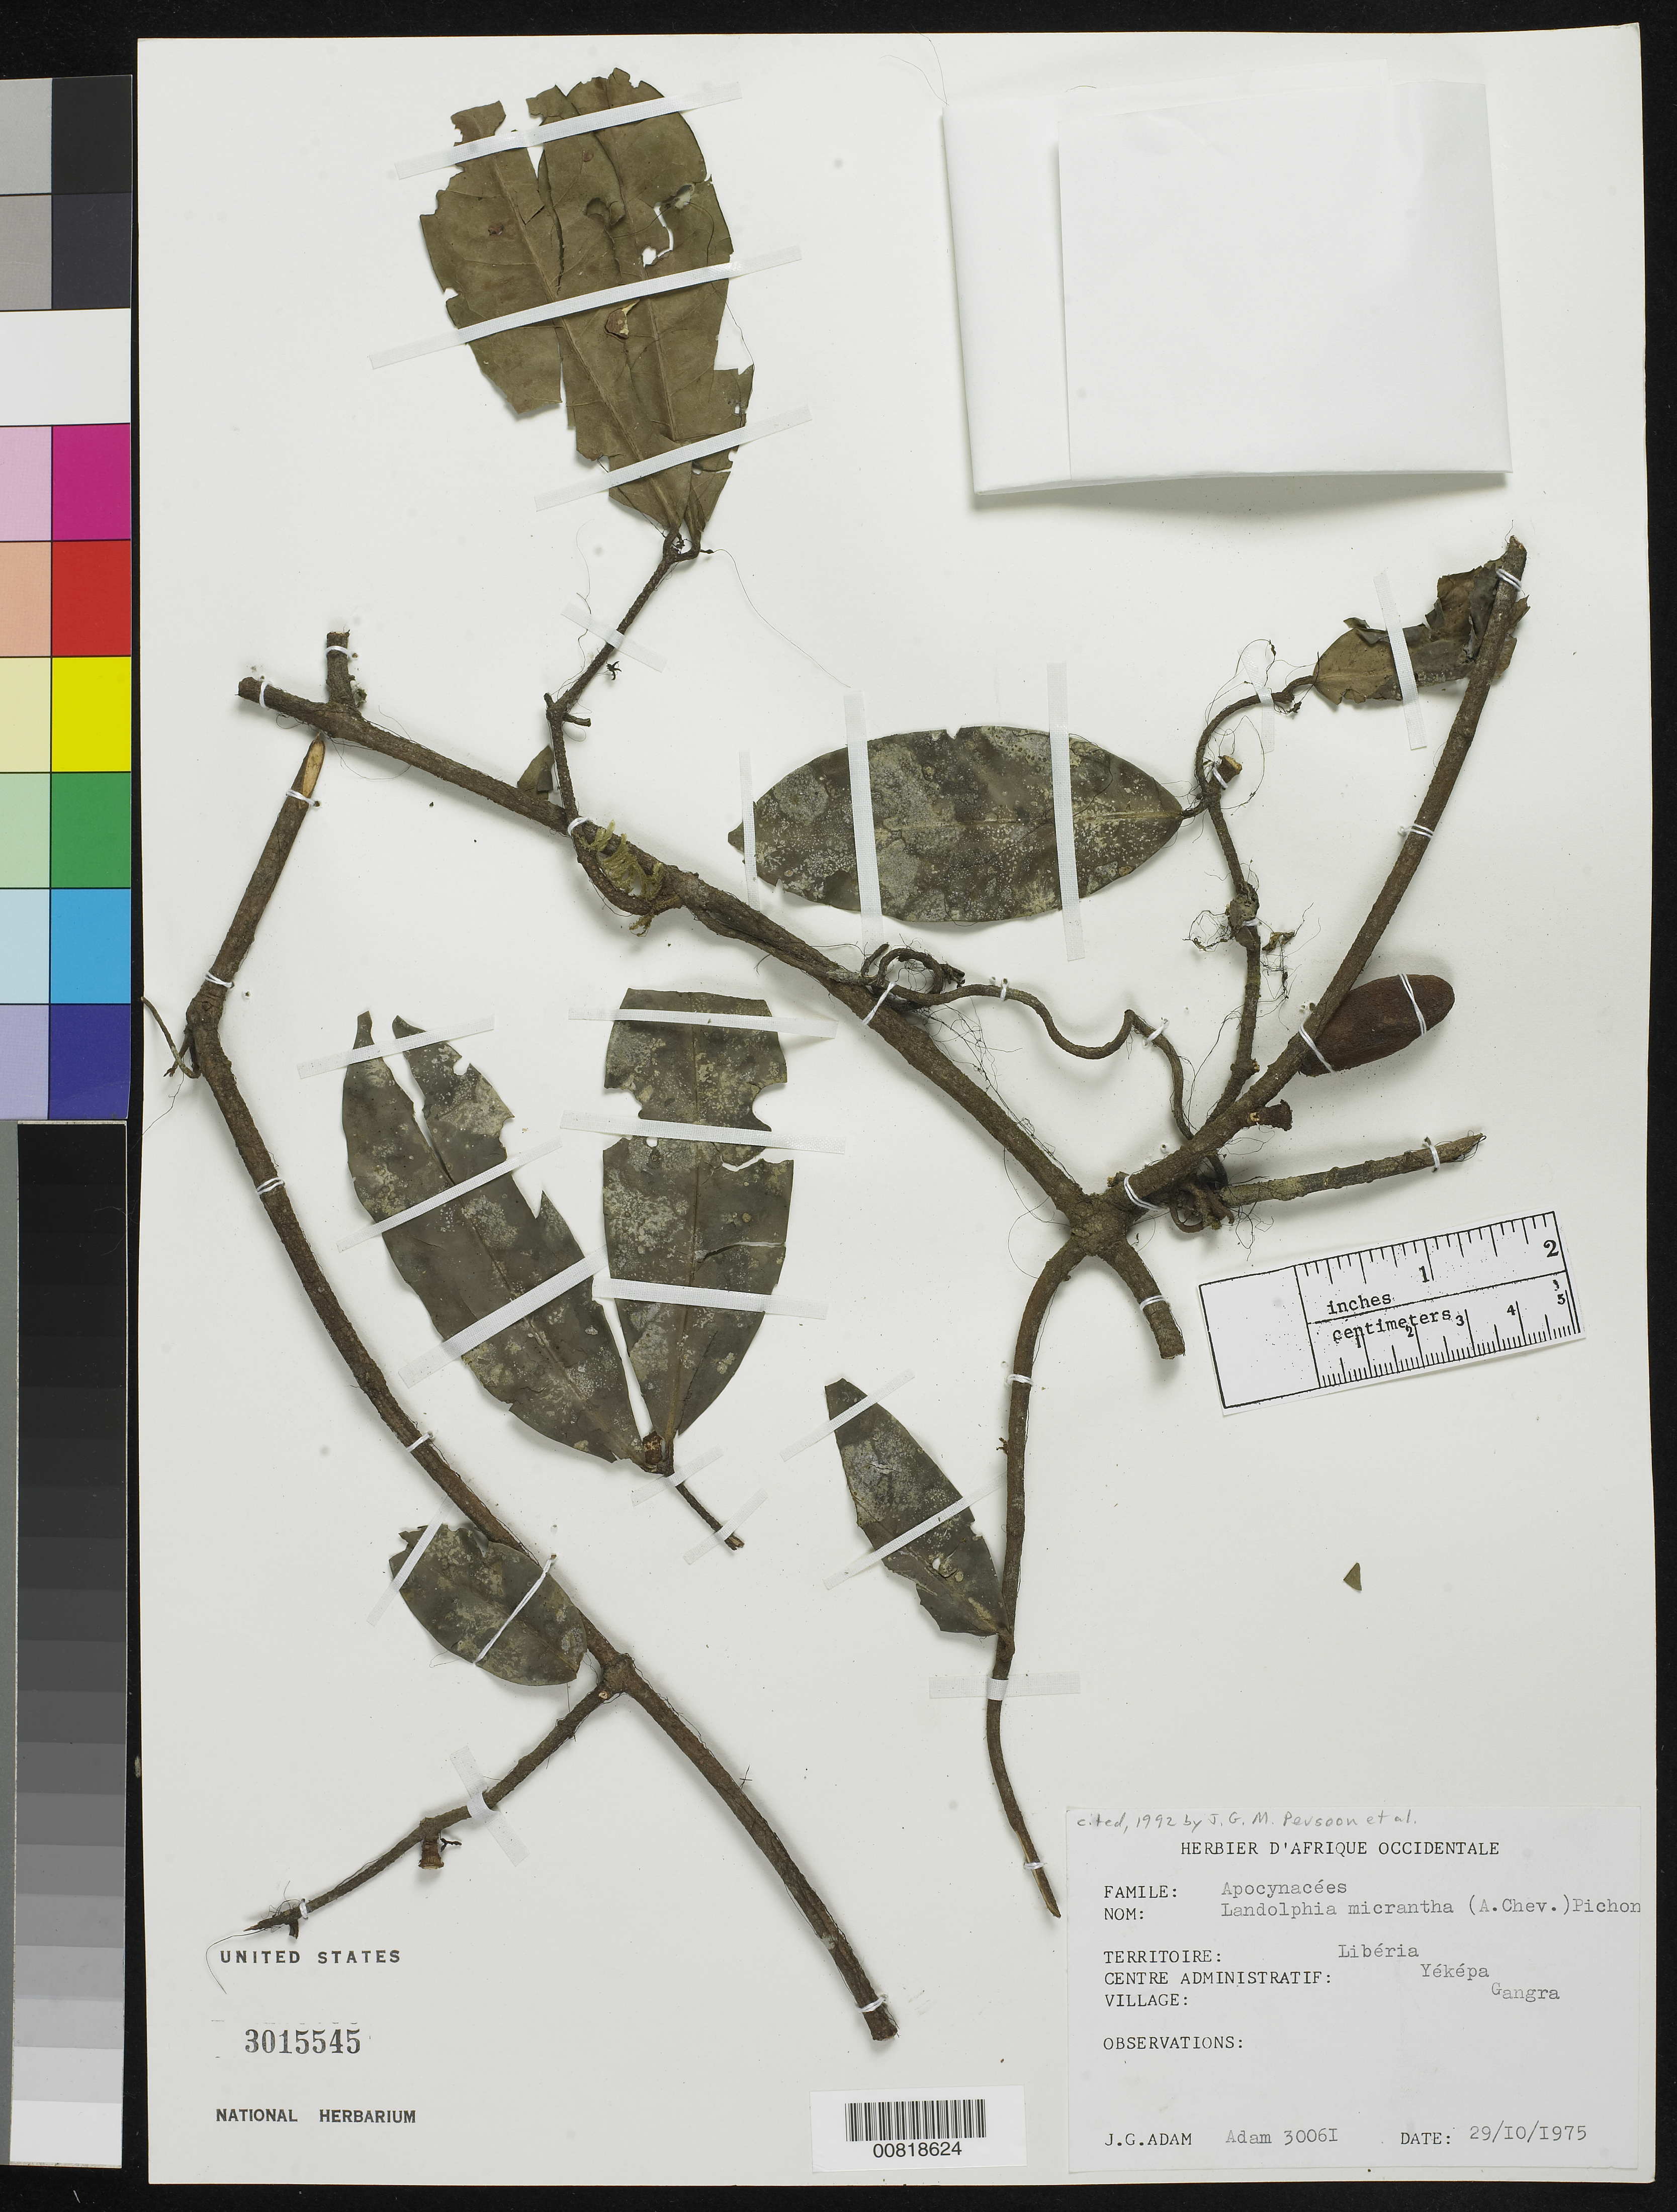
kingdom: Plantae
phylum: Tracheophyta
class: Magnoliopsida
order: Gentianales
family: Apocynaceae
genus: Landolphia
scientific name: Landolphia micrantha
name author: (A. Chev.) Pichon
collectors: J. Adam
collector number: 30061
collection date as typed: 29 Oct 1975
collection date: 1975-10-29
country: Liberia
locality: Yéképa, Gangra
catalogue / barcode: US 3015545